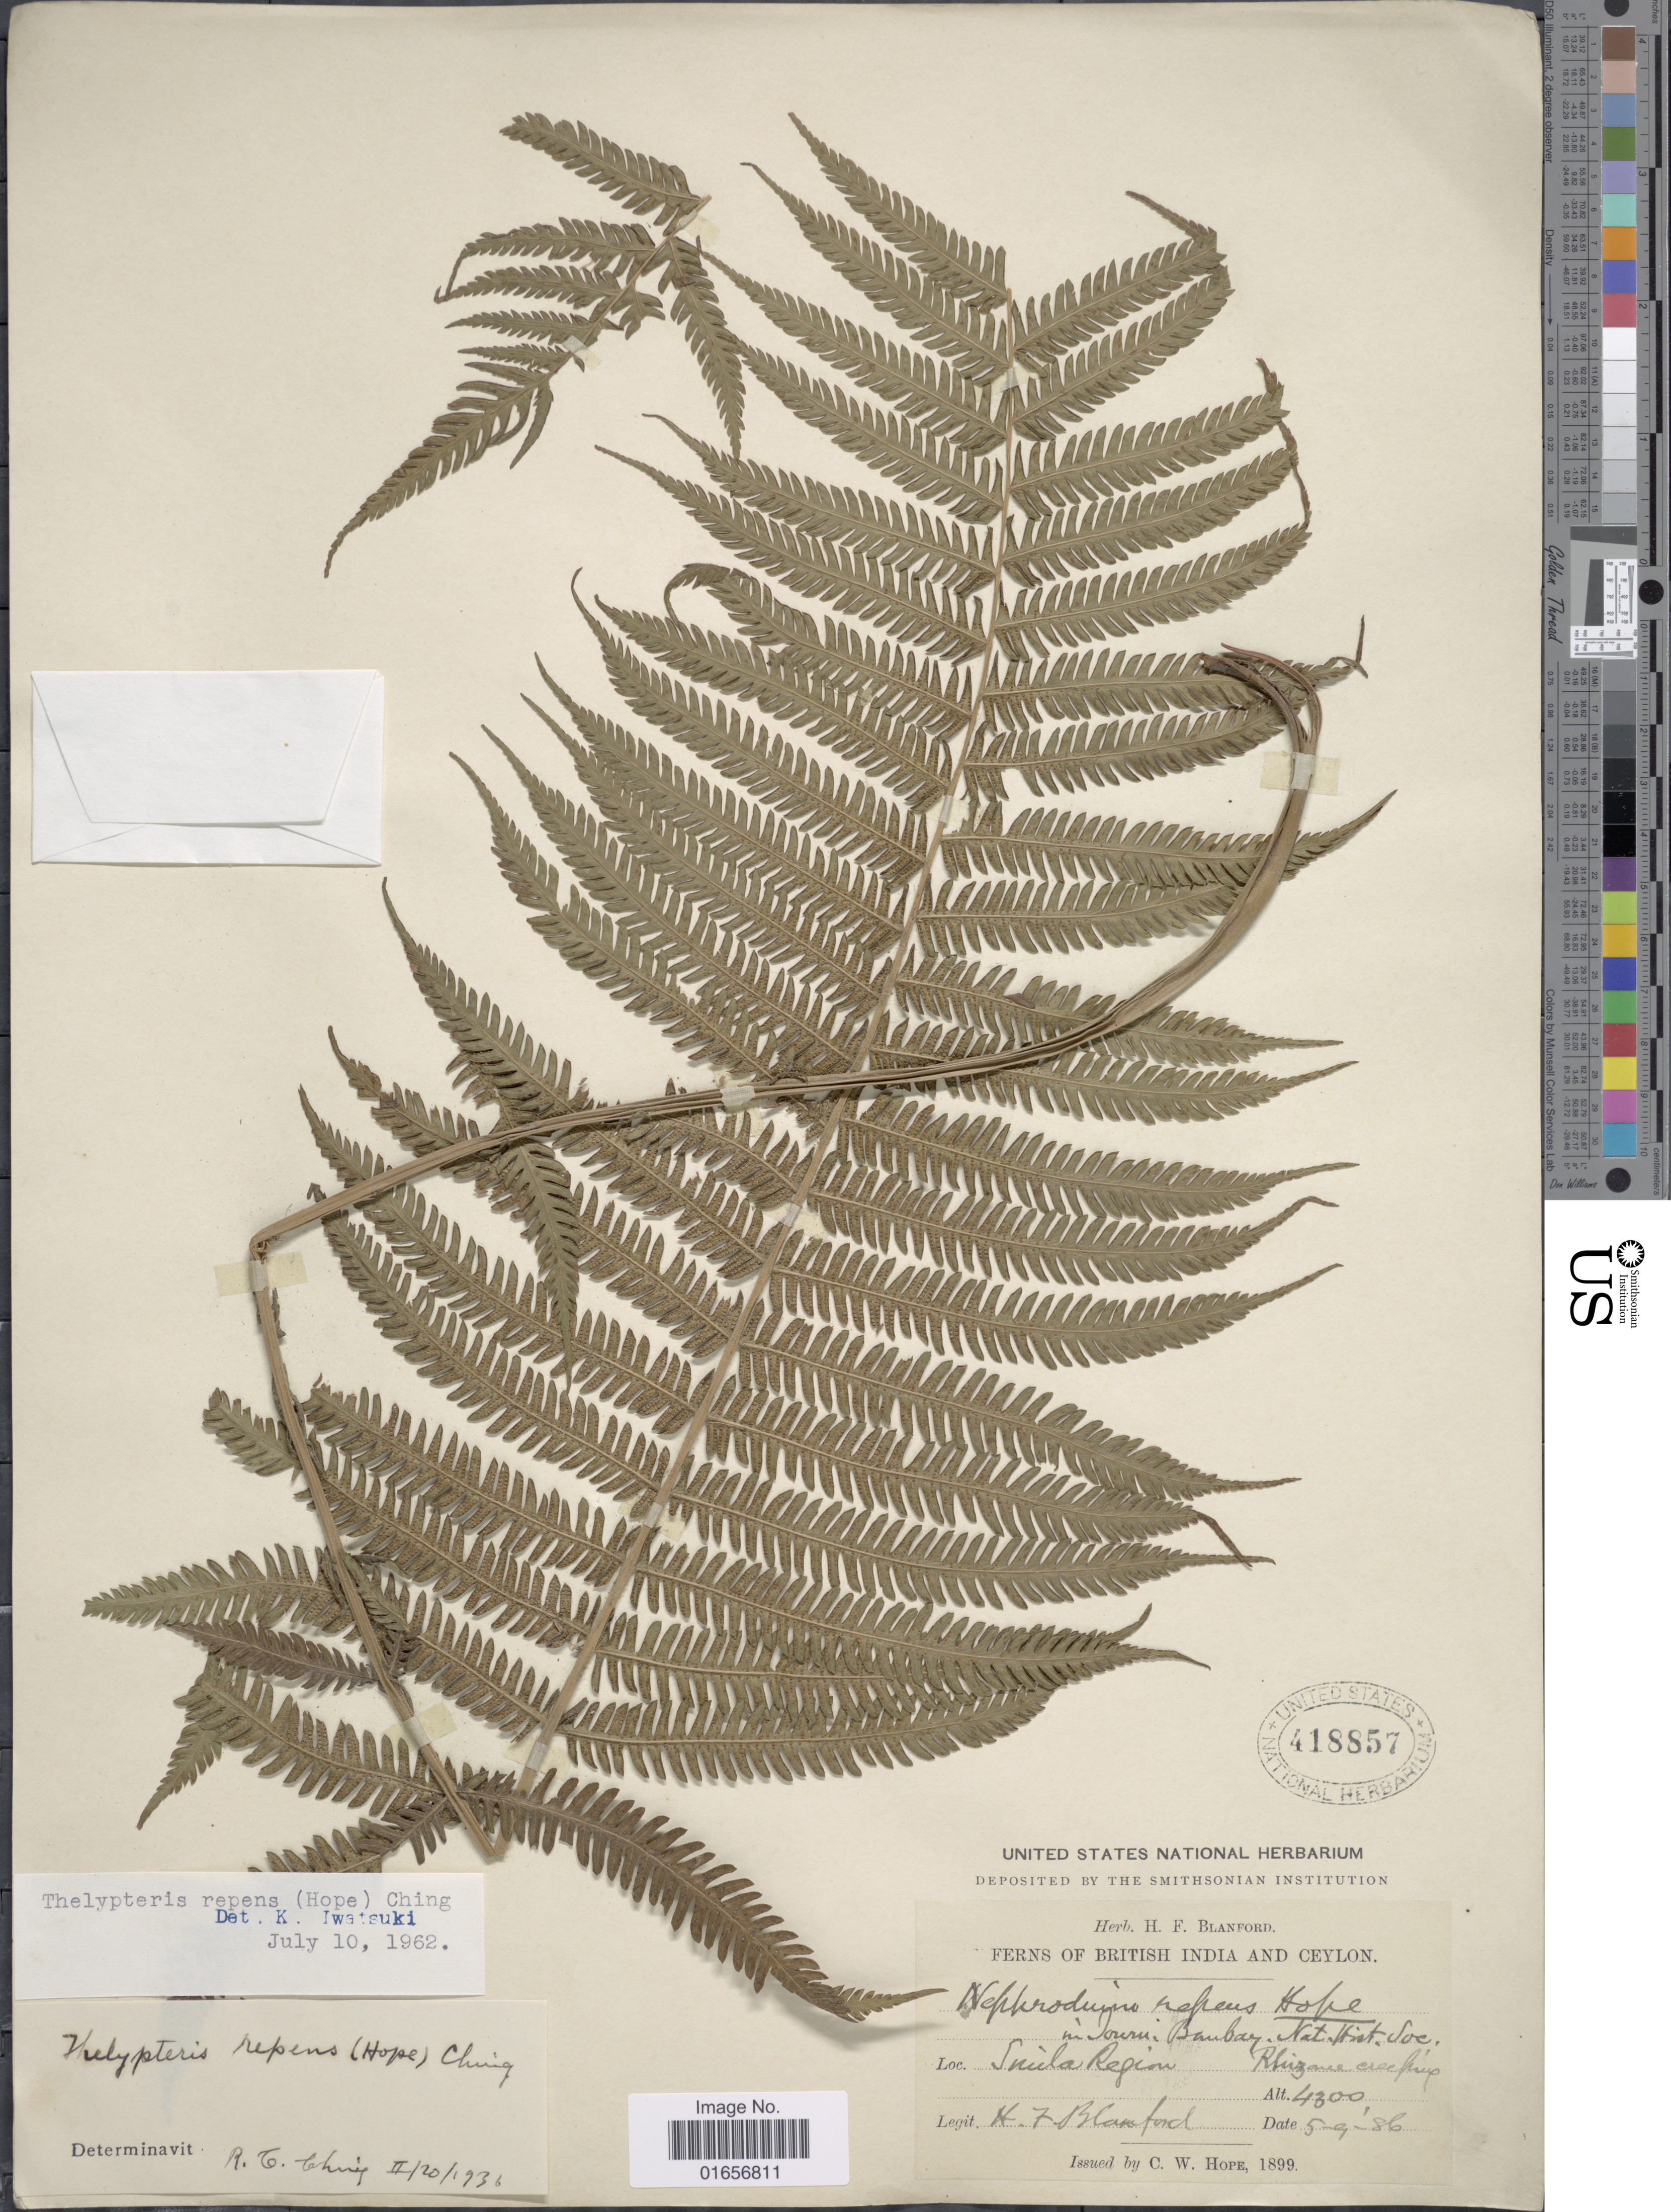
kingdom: Plantae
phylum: Tracheophyta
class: Polypodiopsida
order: Polypodiales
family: Thelypteridaceae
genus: Pseudocyclosorus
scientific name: Pseudocyclosorus repens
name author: (C. Hope) Ching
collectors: H. Blanford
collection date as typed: Transcribed d/m/y: 5/9/86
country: India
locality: Simla Region,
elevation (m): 1311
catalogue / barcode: US 418857